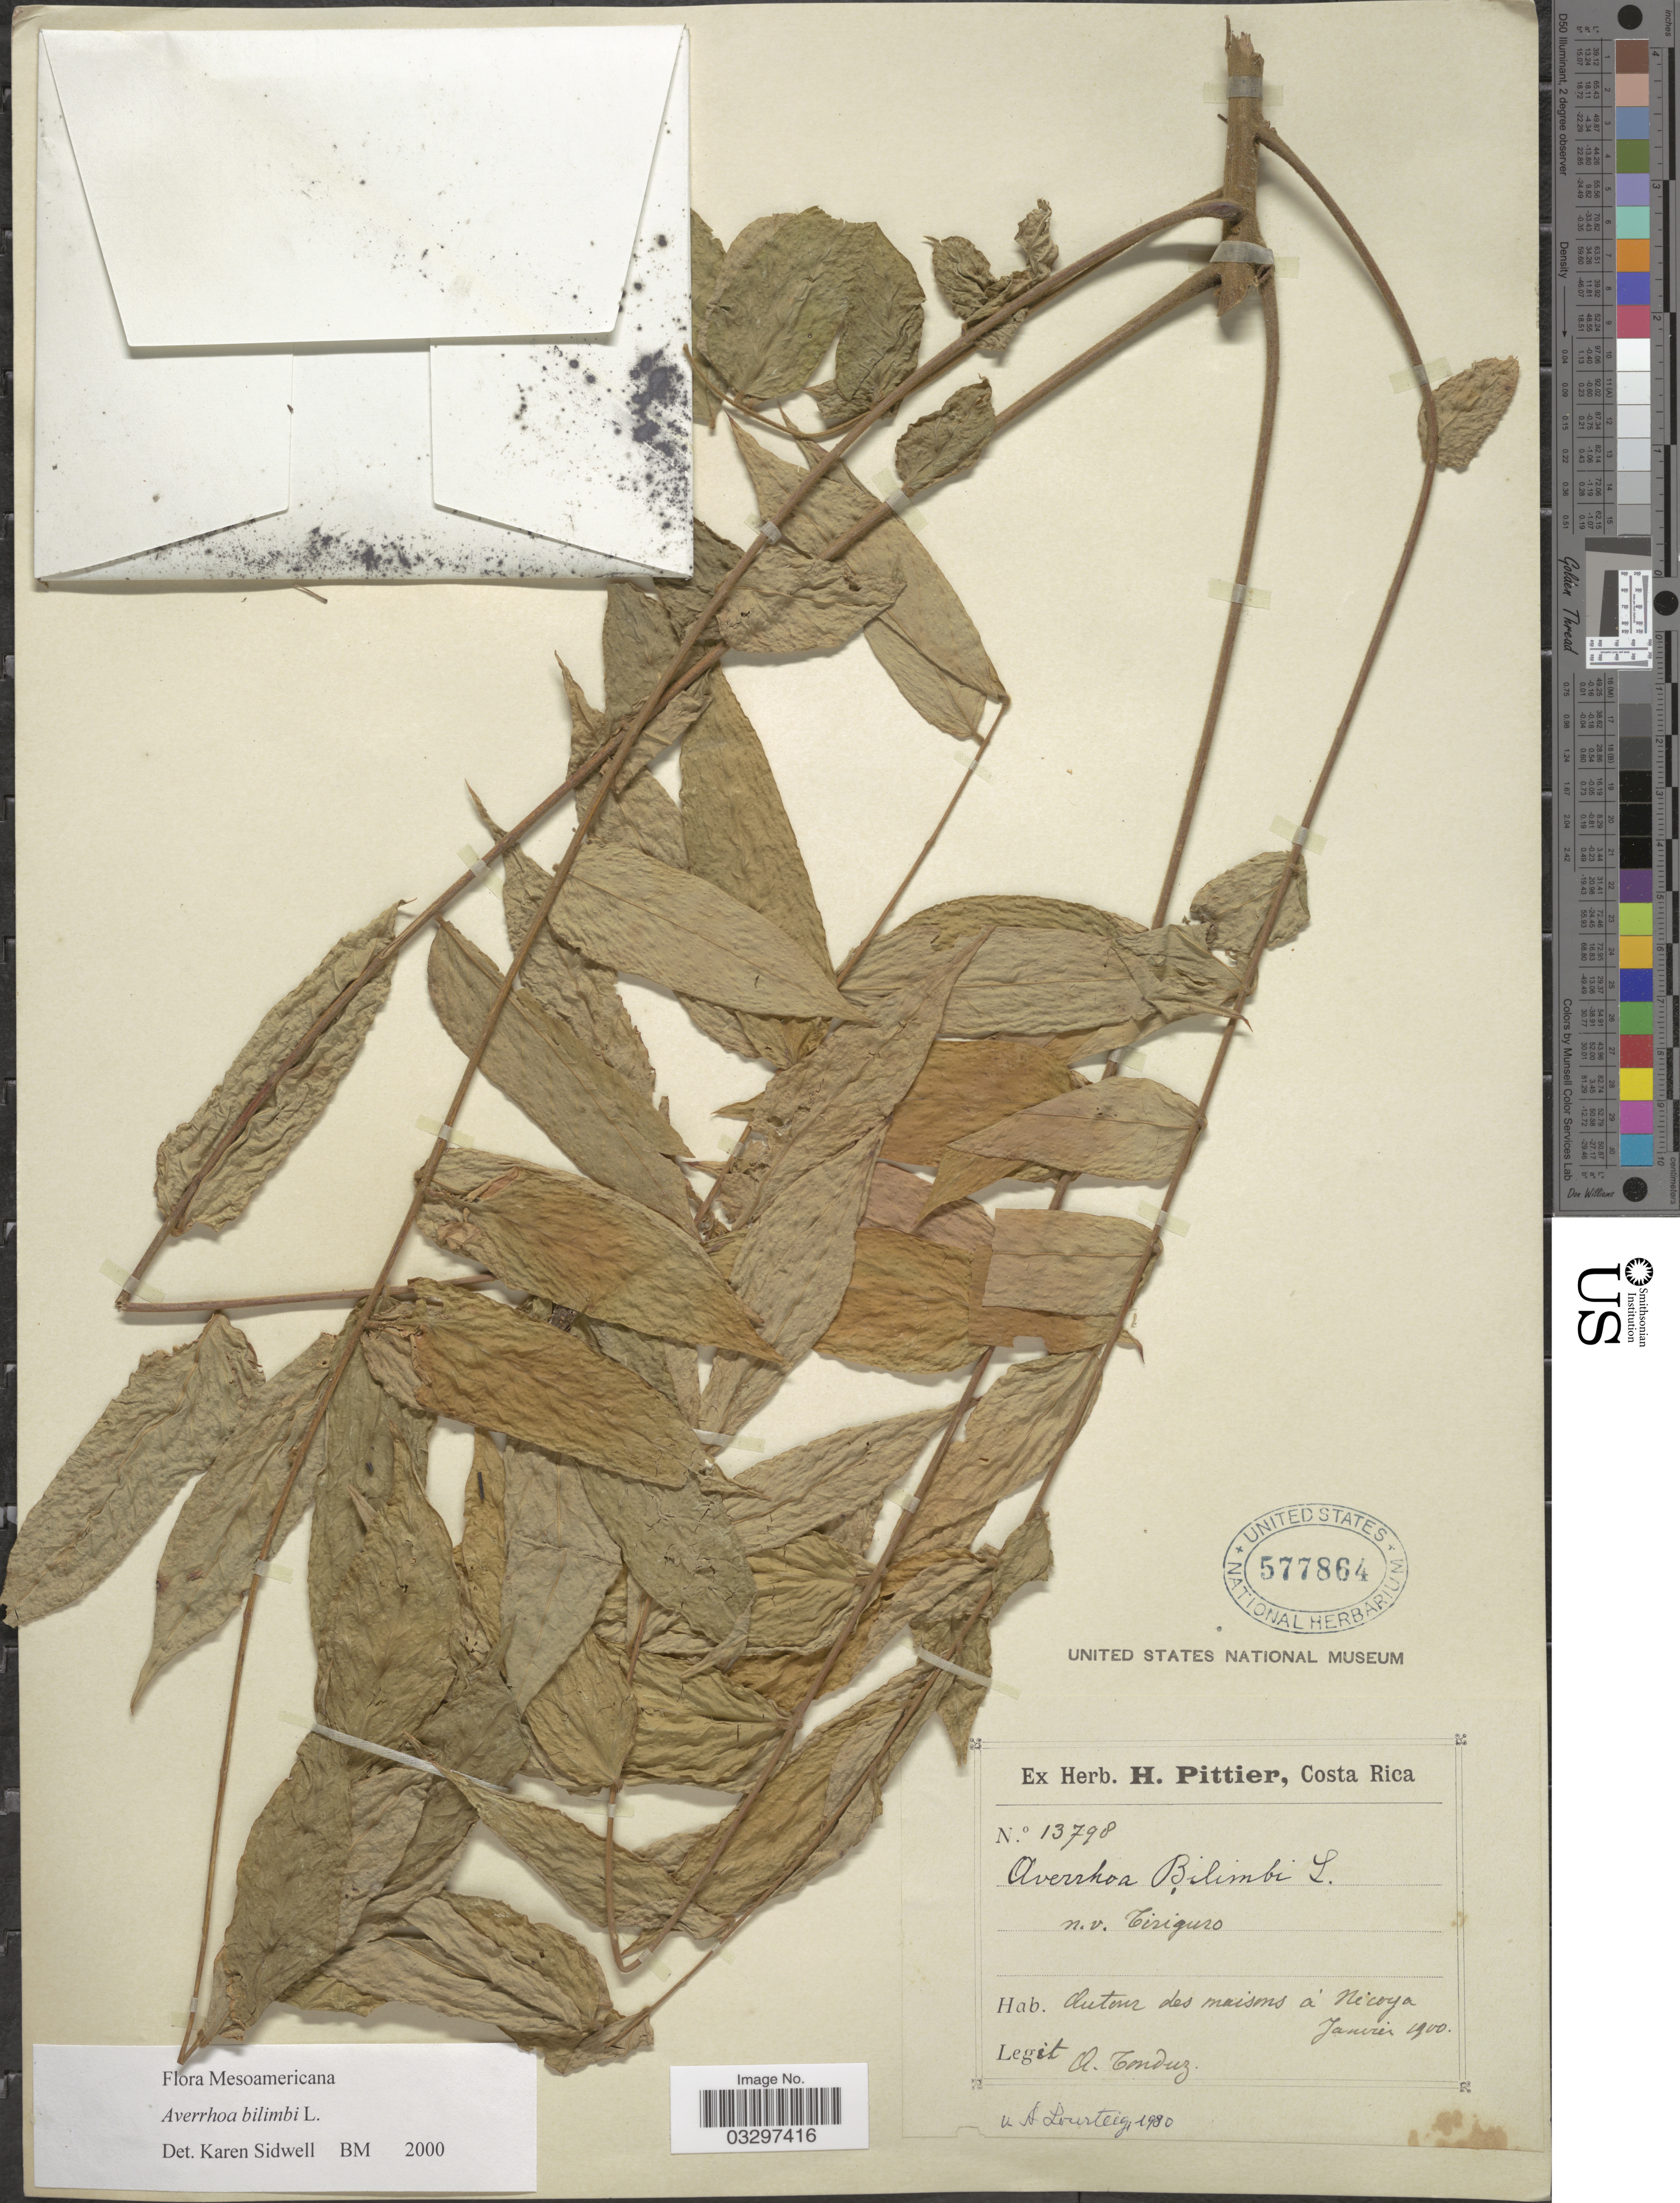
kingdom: Plantae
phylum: Tracheophyta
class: Magnoliopsida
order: Oxalidales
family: Oxalidaceae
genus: Averrhoa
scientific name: Averrhoa bilimbi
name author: L.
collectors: A. Tonduz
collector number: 13798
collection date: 1900-01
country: Costa Rica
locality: Autour des maisons à Nicoya.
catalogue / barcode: US 577864